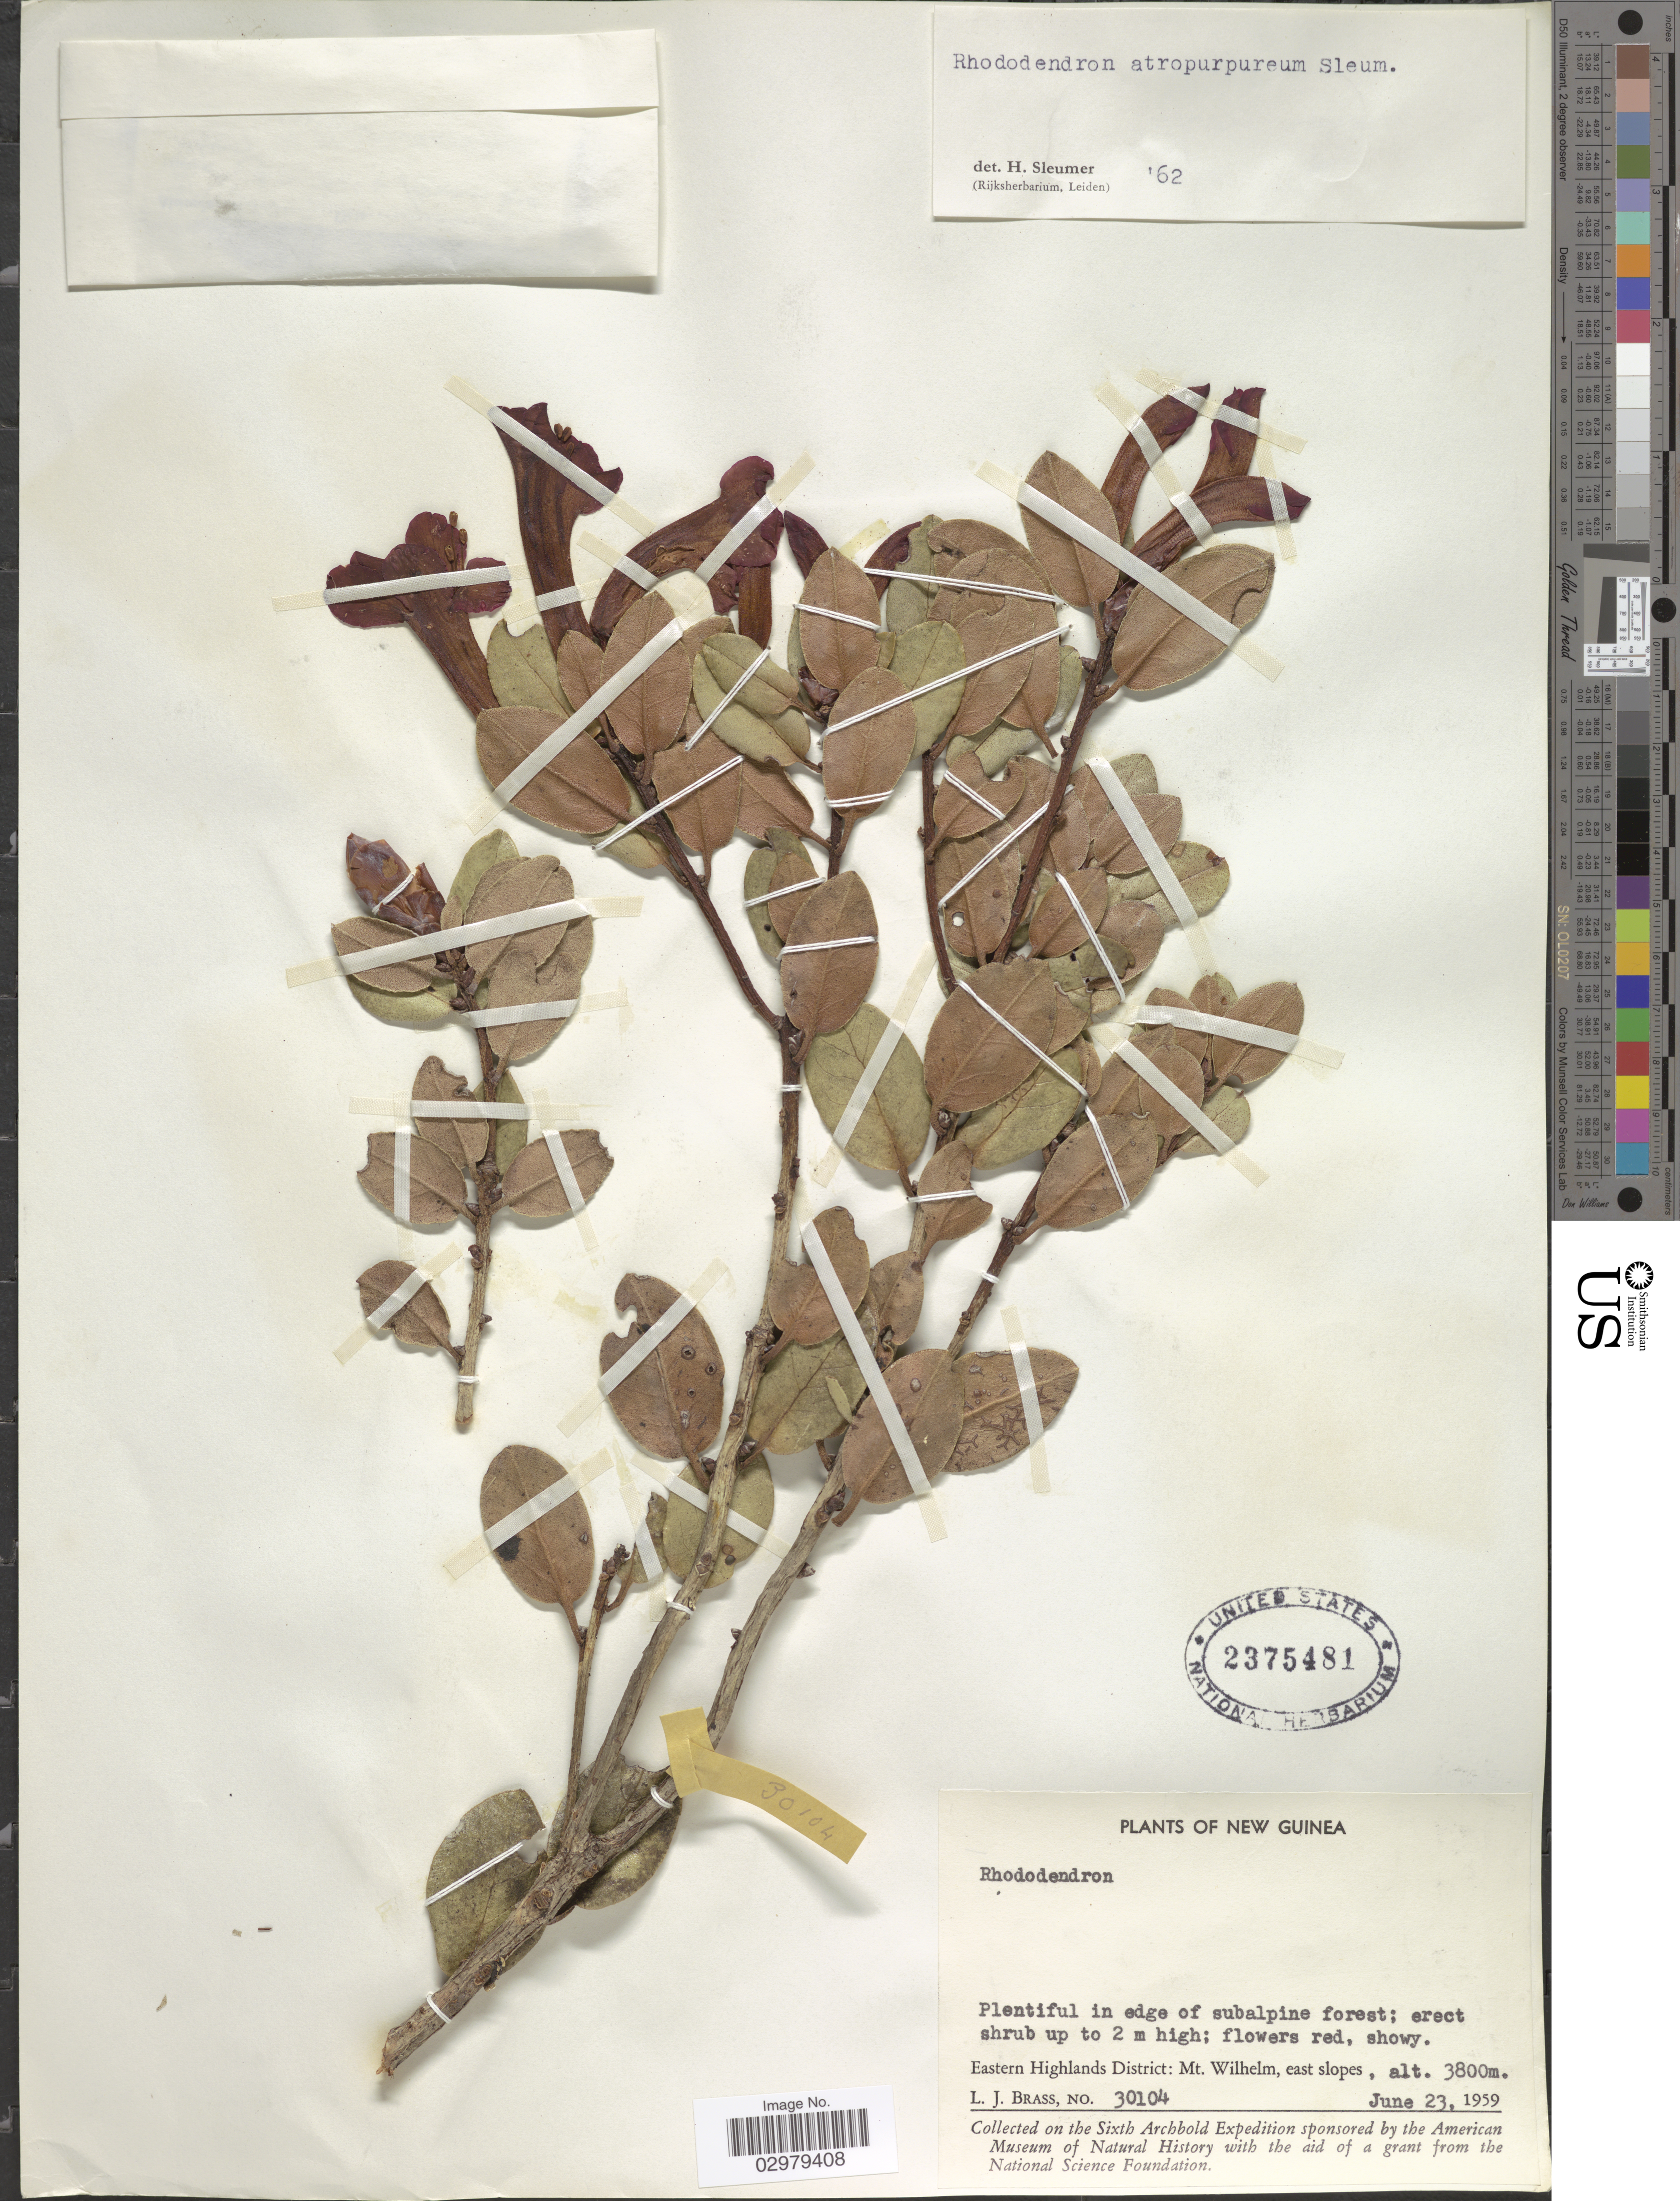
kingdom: Plantae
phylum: Tracheophyta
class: Magnoliopsida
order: Ericales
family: Ericaceae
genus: Rhododendron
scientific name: Rhododendron atropurpureum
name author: Sleumer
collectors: L. J. Brass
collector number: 30104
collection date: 1959-06-23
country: Papua New Guinea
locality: New Guinea. Eastern Highlands District: Mt. Wilhelm, east slopes.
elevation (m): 3800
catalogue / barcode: US 2375481